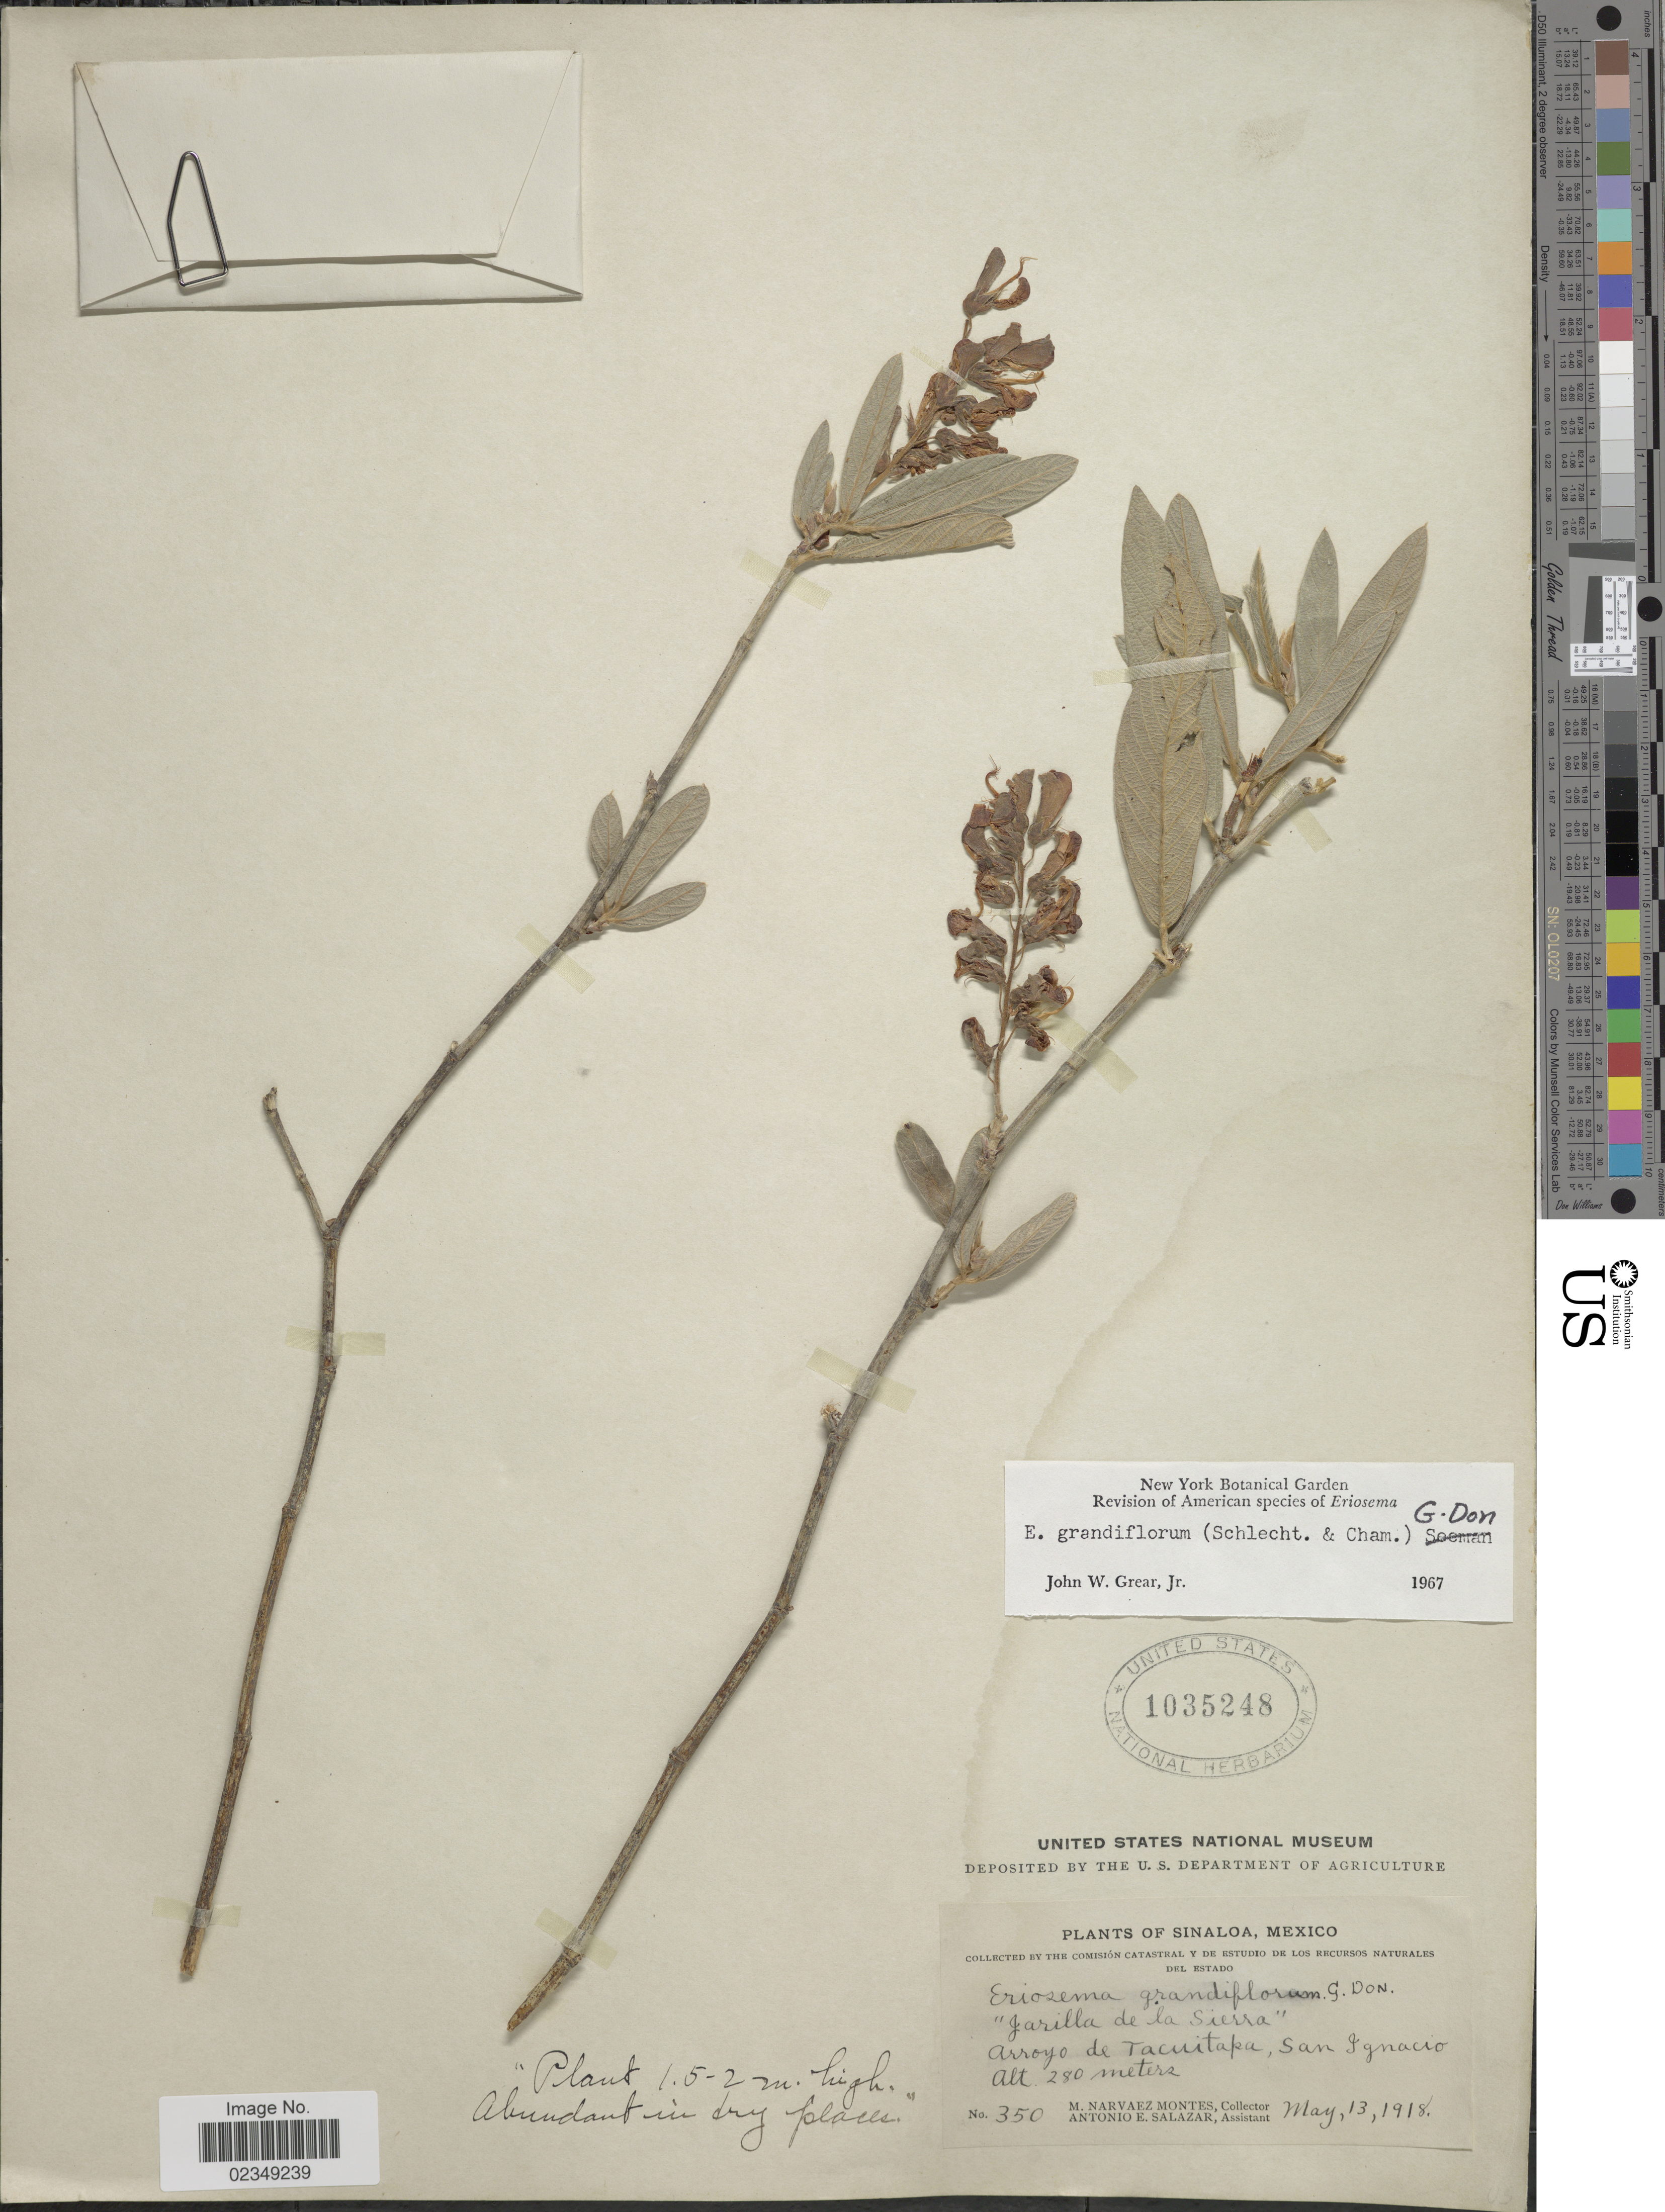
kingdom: Plantae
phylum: Tracheophyta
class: Magnoliopsida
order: Fabales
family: Fabaceae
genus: Eriosema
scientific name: Eriosema grandiflorum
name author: (Schltdl. & Cham.) G. Don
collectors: M. Navarez Montes & A. E. Salazar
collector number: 350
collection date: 1918-05-13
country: Mexico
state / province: Sinaloa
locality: Arroyo de Tacuitapa, San Ignacio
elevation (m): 280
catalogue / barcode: US 1035248